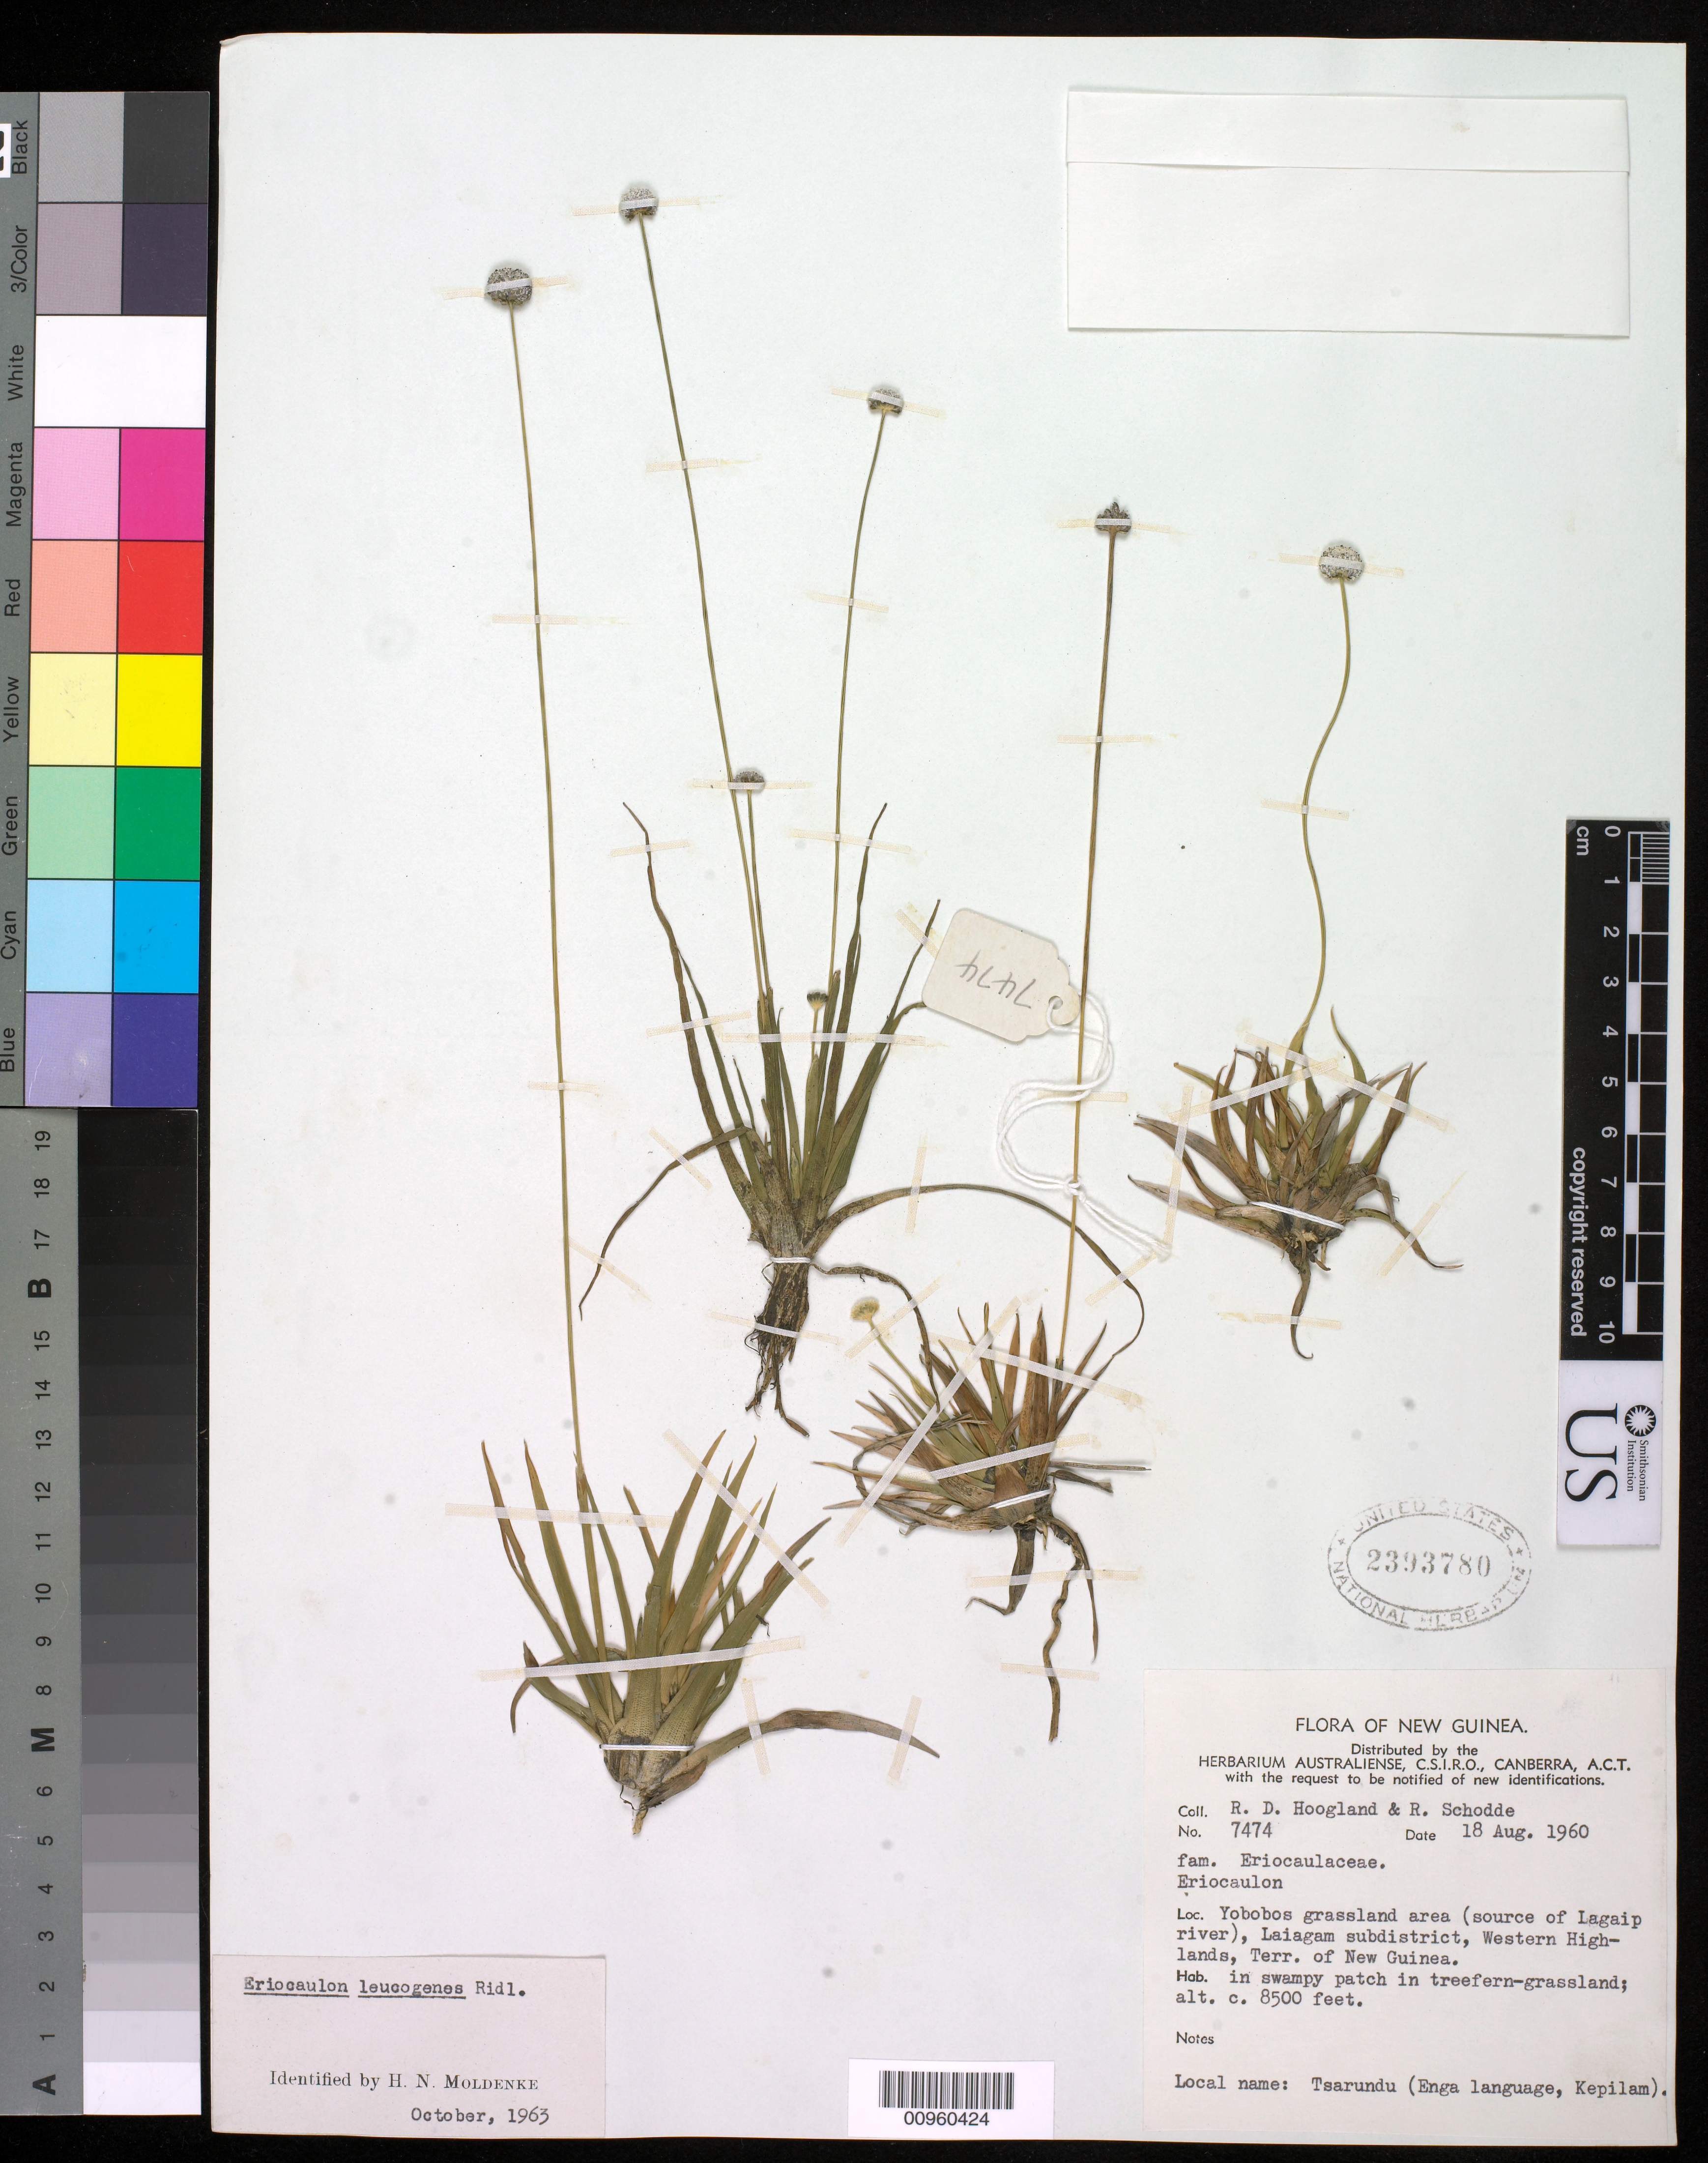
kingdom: Plantae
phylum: Tracheophyta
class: Liliopsida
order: Poales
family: Eriocaulaceae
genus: Eriocaulon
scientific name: Eriocaulon leucogenes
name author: Ridl.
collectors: R. D. Hoogland & R. Schodde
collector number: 7474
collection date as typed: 18 Aug 1960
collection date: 1960-08-18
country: Papua New Guinea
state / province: Enga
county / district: Laiagam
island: New Guinea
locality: Laiagam subdis., Yobobos, source of Lagaip river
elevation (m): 2591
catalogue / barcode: US 2393780